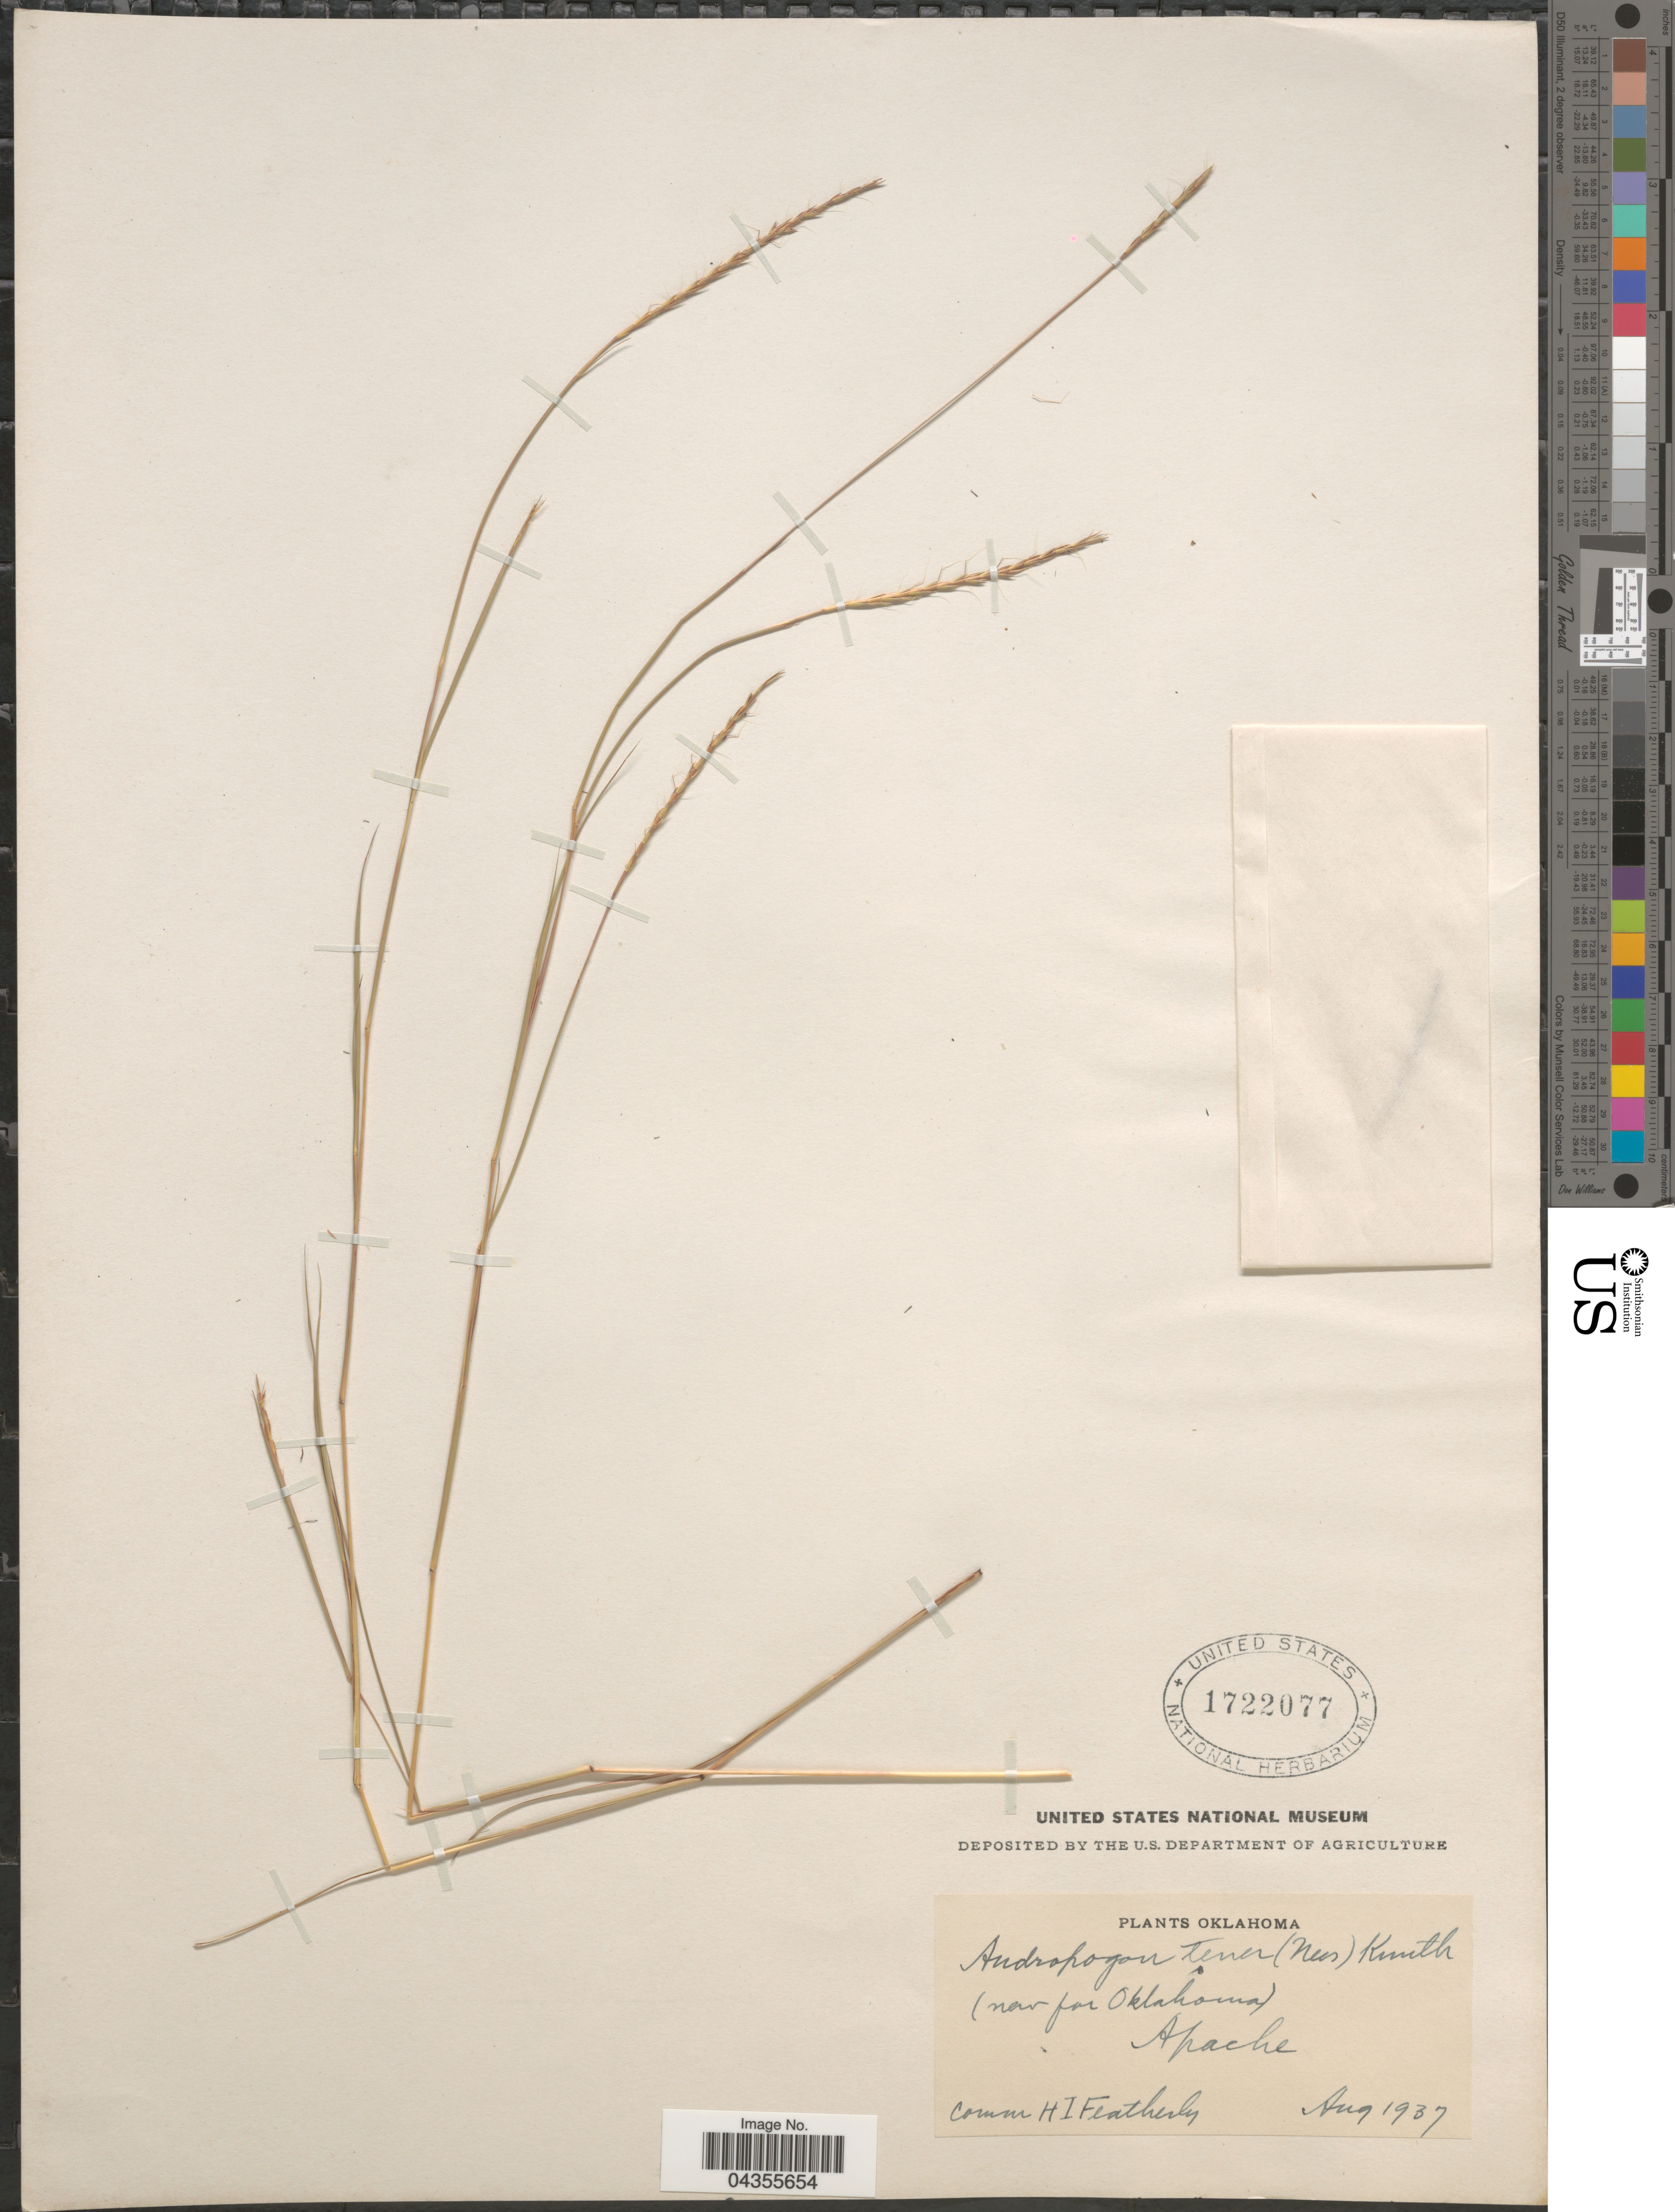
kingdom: Plantae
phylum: Tracheophyta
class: Liliopsida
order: Poales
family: Poaceae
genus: Schizachyrium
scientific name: Schizachyrium tenerum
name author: Nees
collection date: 1937-08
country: United States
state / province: Oklahoma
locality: Apache.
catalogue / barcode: US 1722077